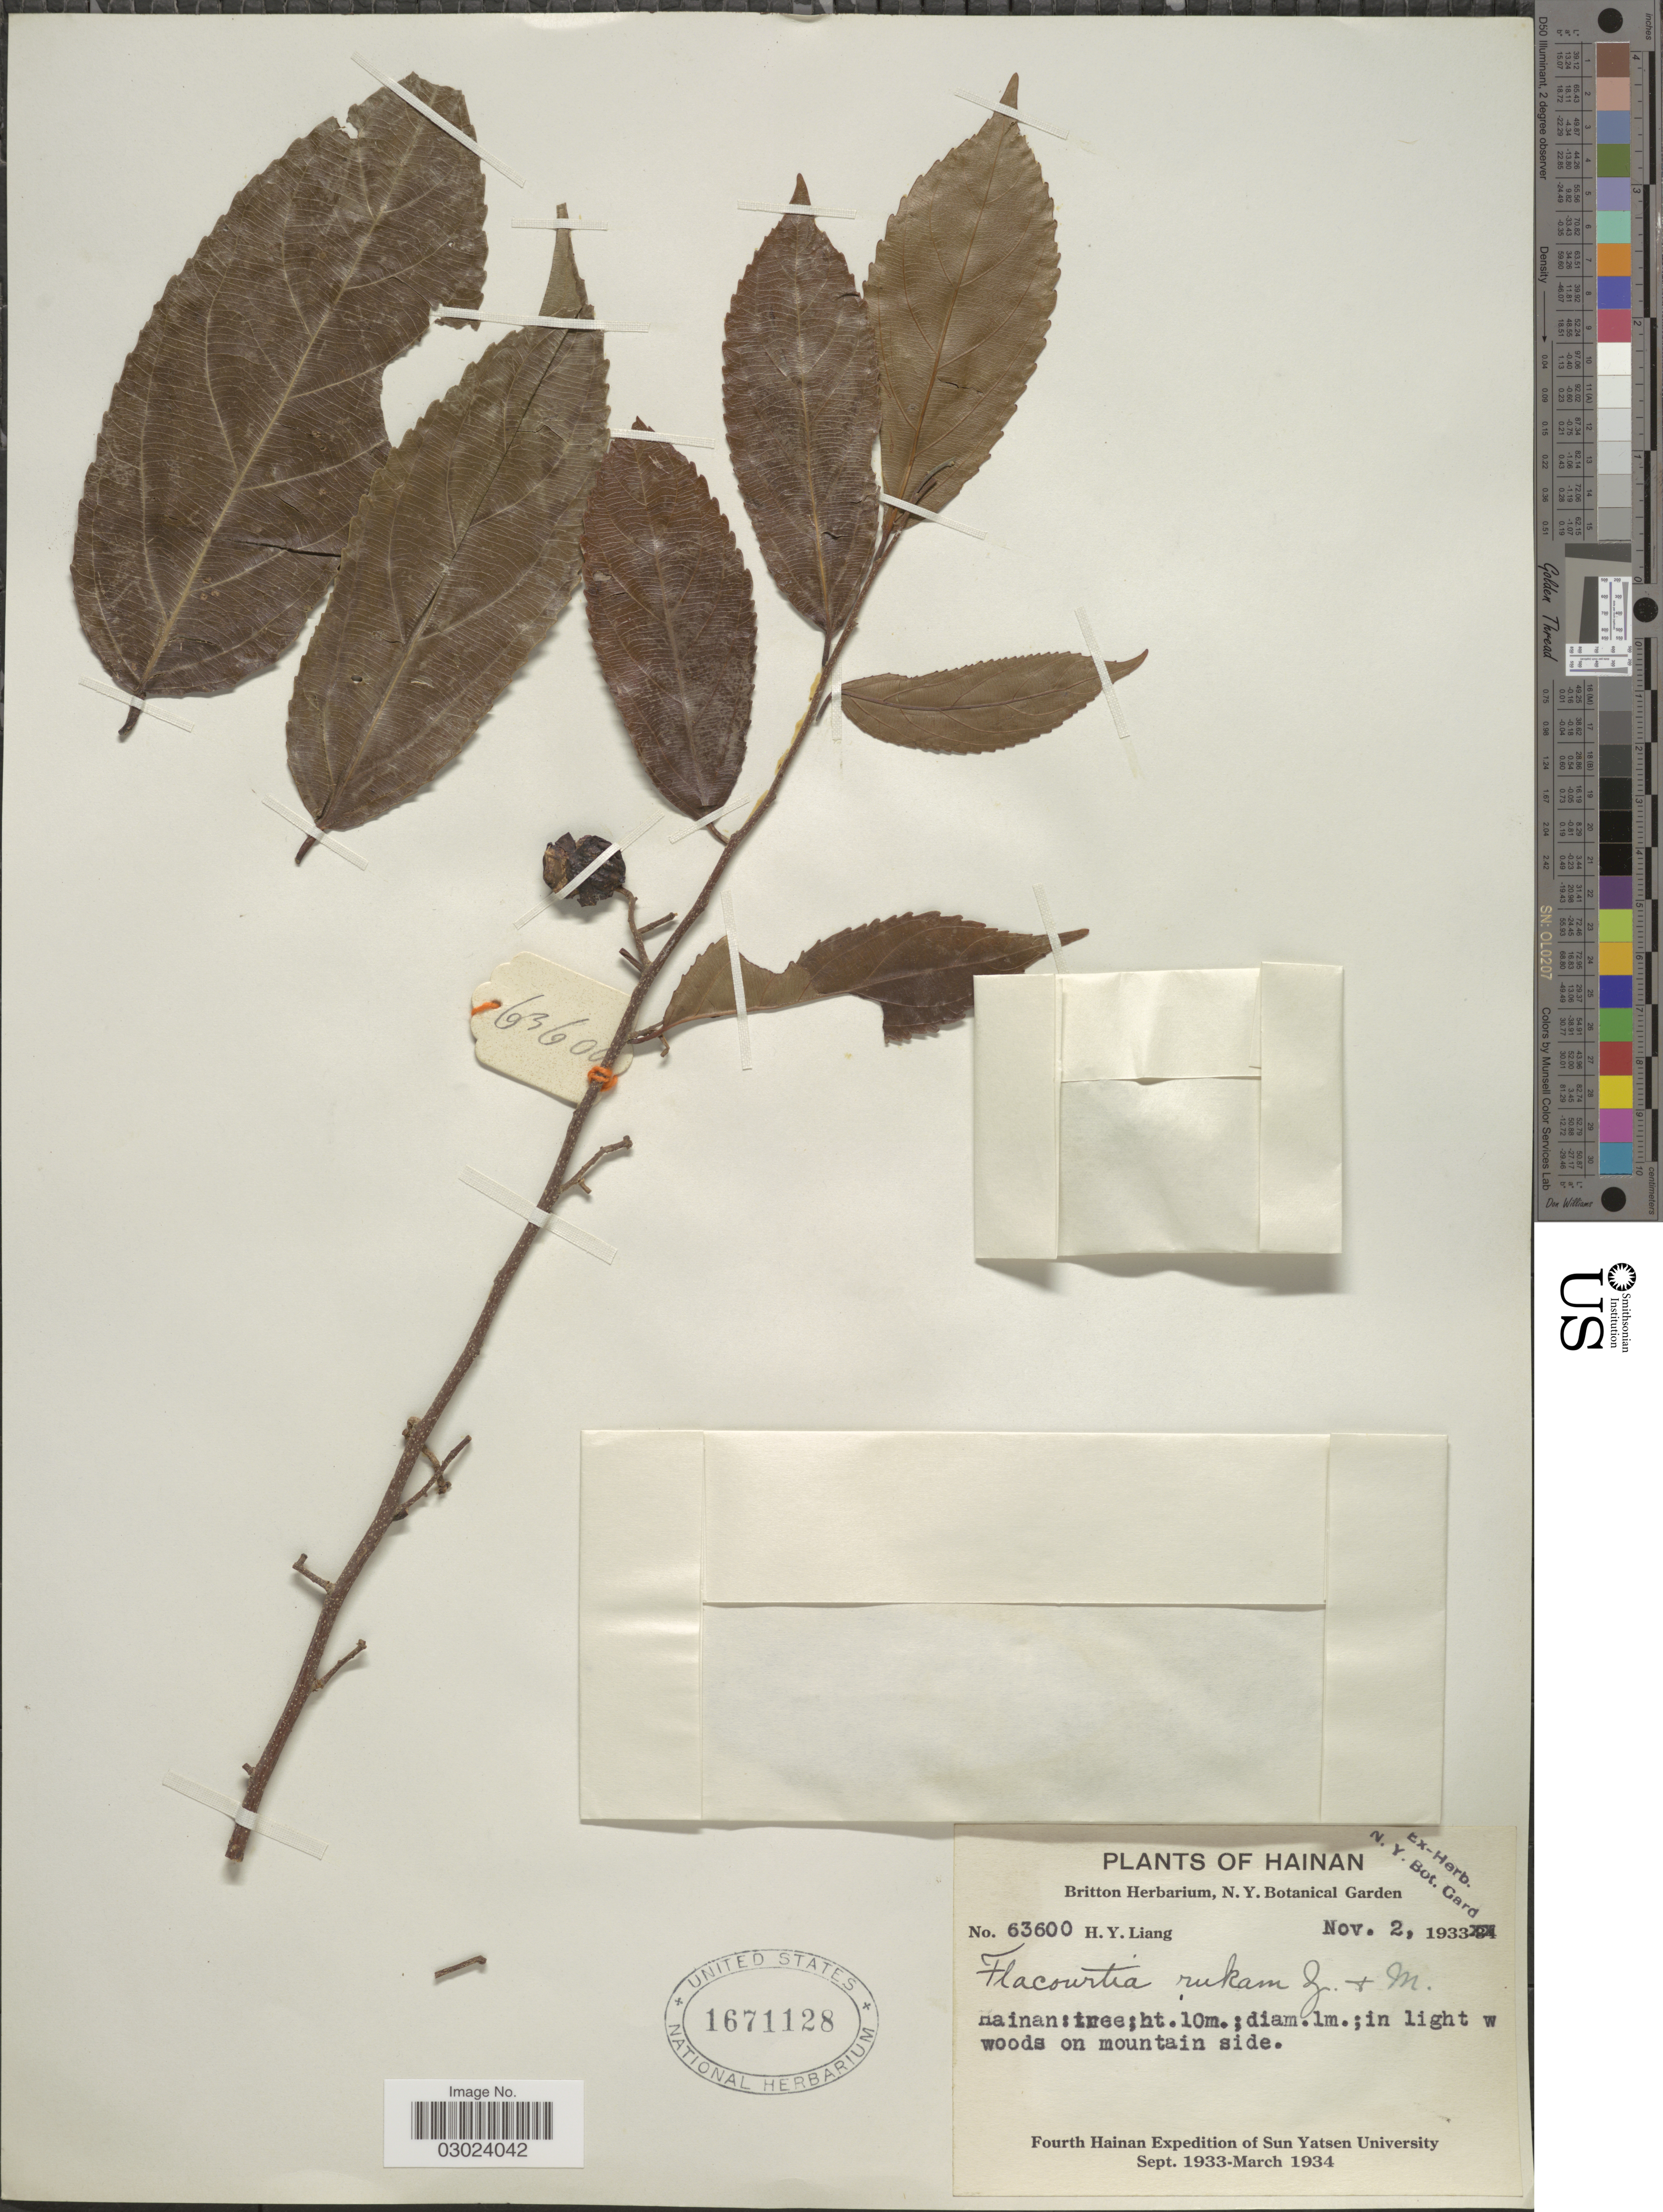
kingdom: Plantae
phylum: Tracheophyta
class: Magnoliopsida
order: Malpighiales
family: Salicaceae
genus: Flacourtia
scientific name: Flacourtia rukam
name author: Zoll. & Moritzi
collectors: H. Y. Liang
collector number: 63600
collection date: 1933-11-02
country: China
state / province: Hainan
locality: On mountain side.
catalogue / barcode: US 1671128